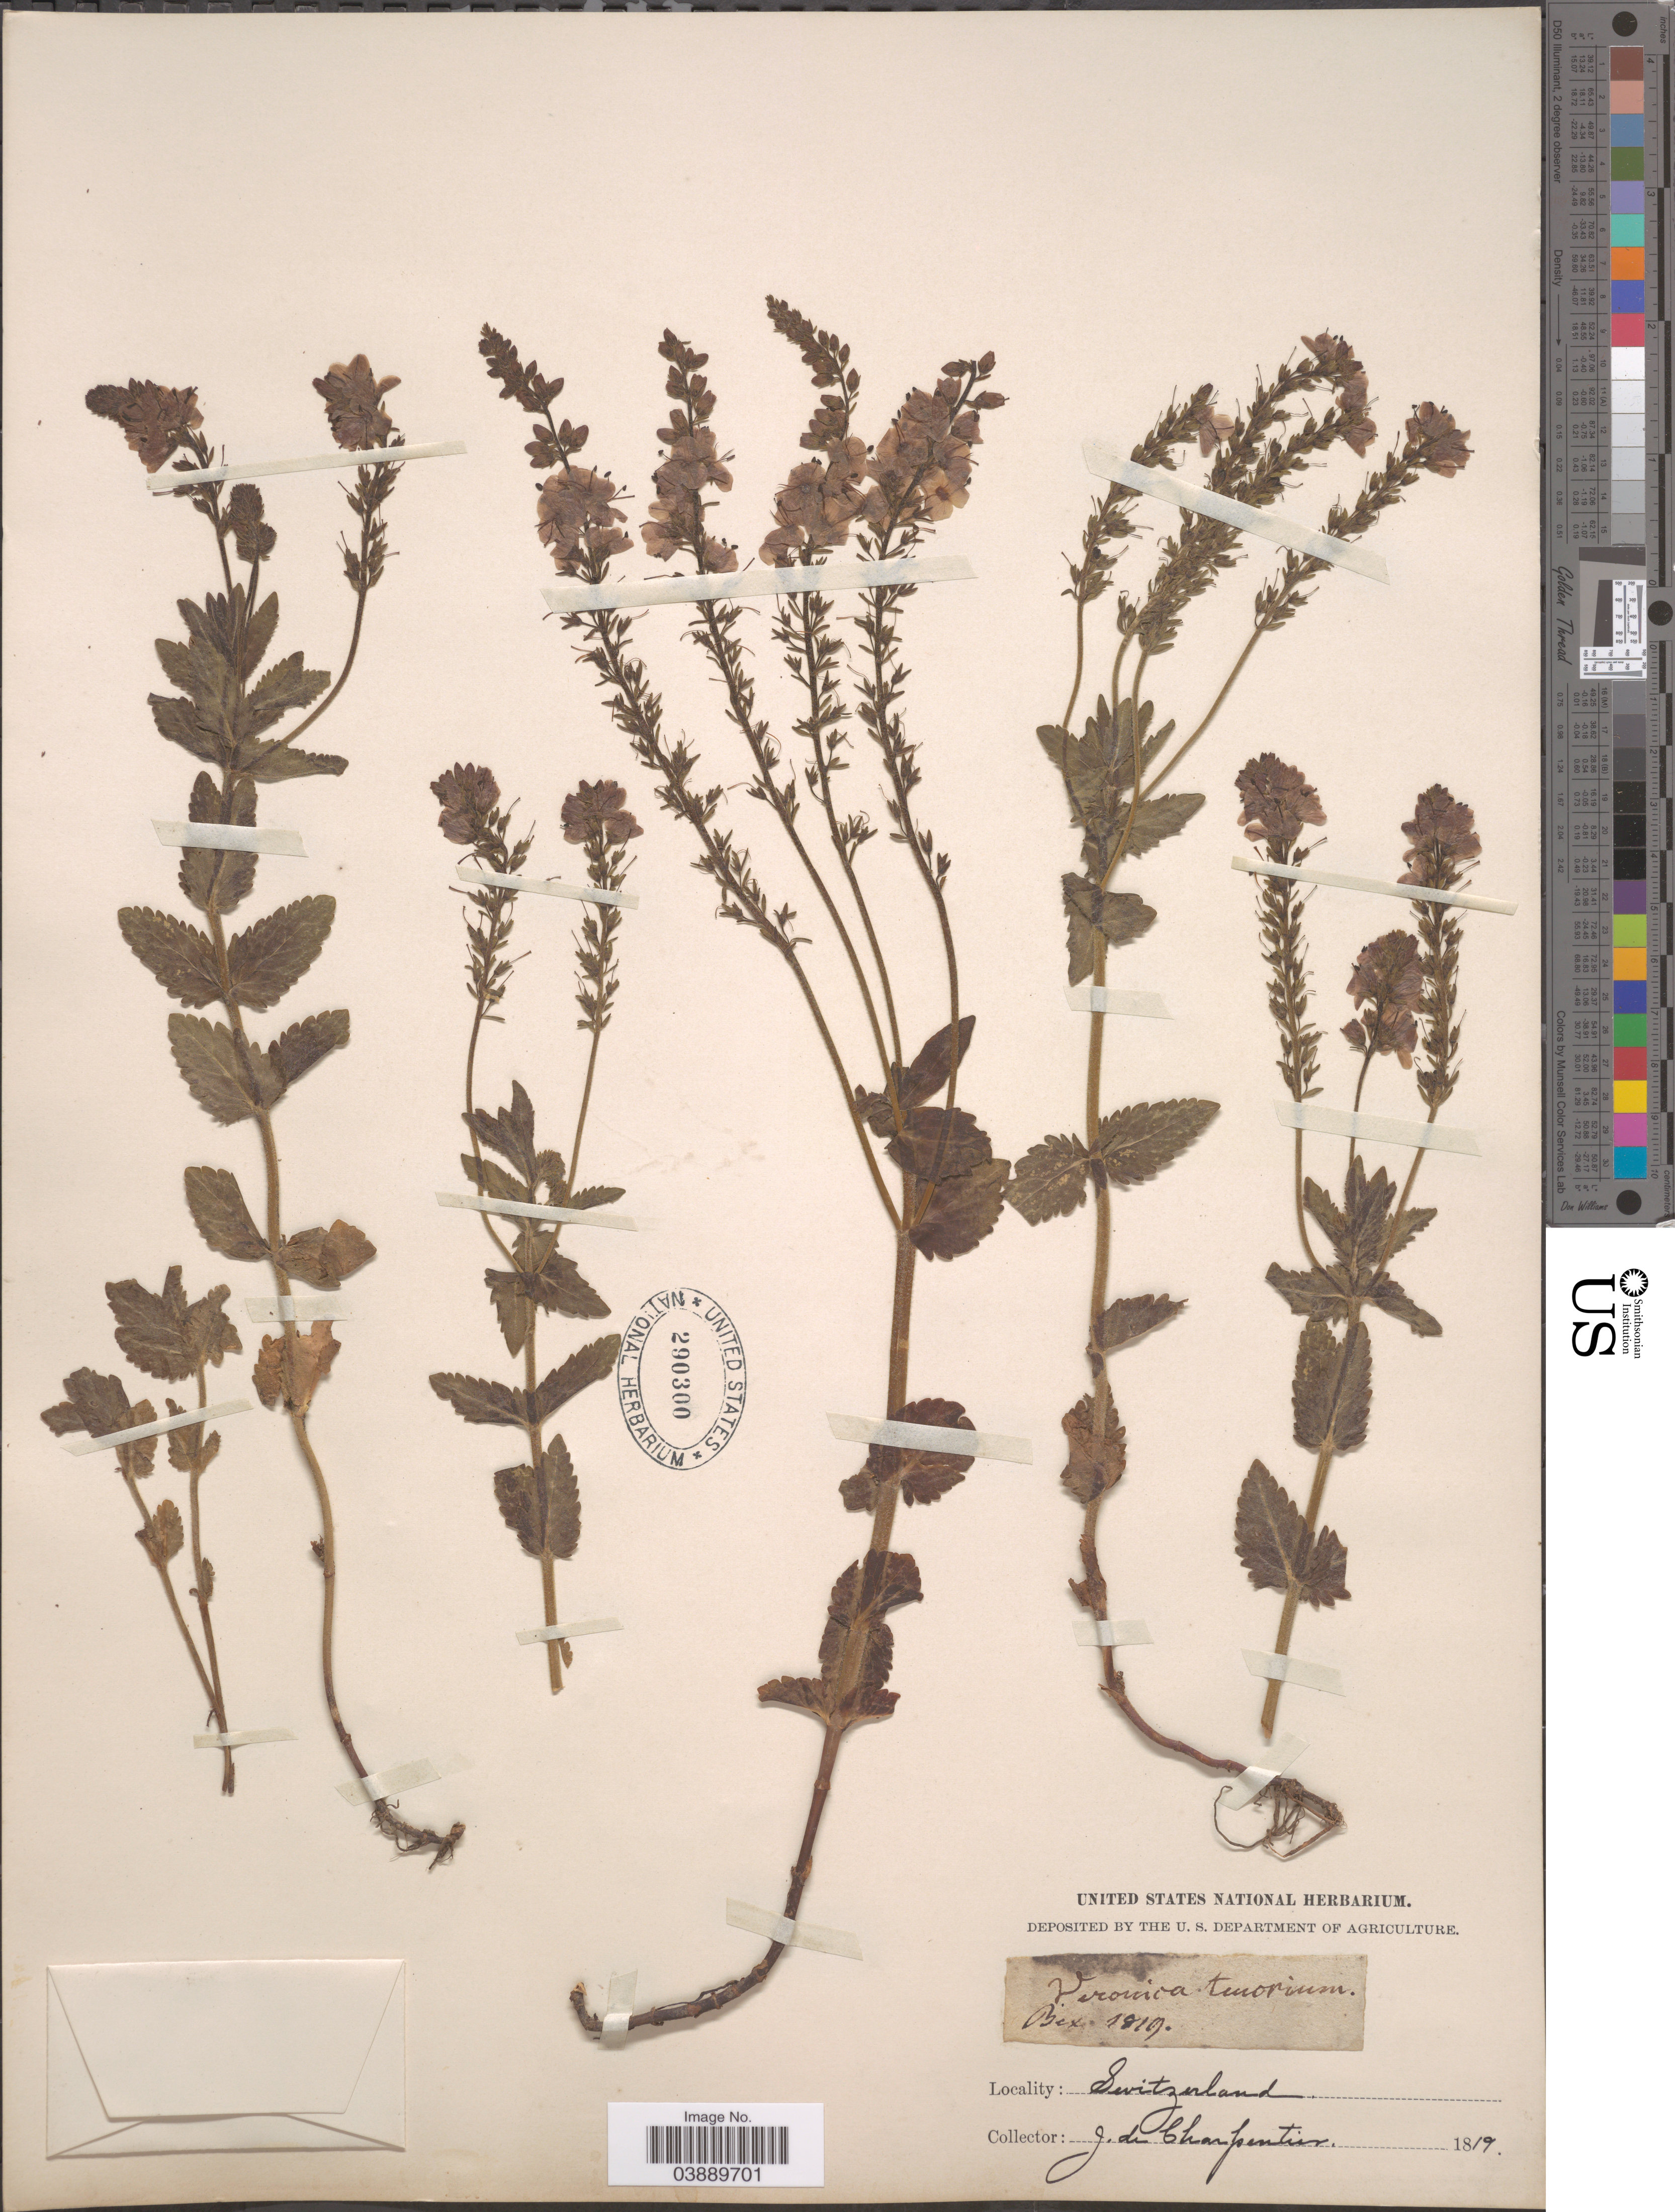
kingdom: Plantae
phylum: Tracheophyta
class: Magnoliopsida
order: Lamiales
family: Plantaginaceae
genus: Veronica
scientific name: Veronica teucrium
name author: L.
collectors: J. de Charpentier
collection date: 1819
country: Switzerland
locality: Bex.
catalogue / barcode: US 290300